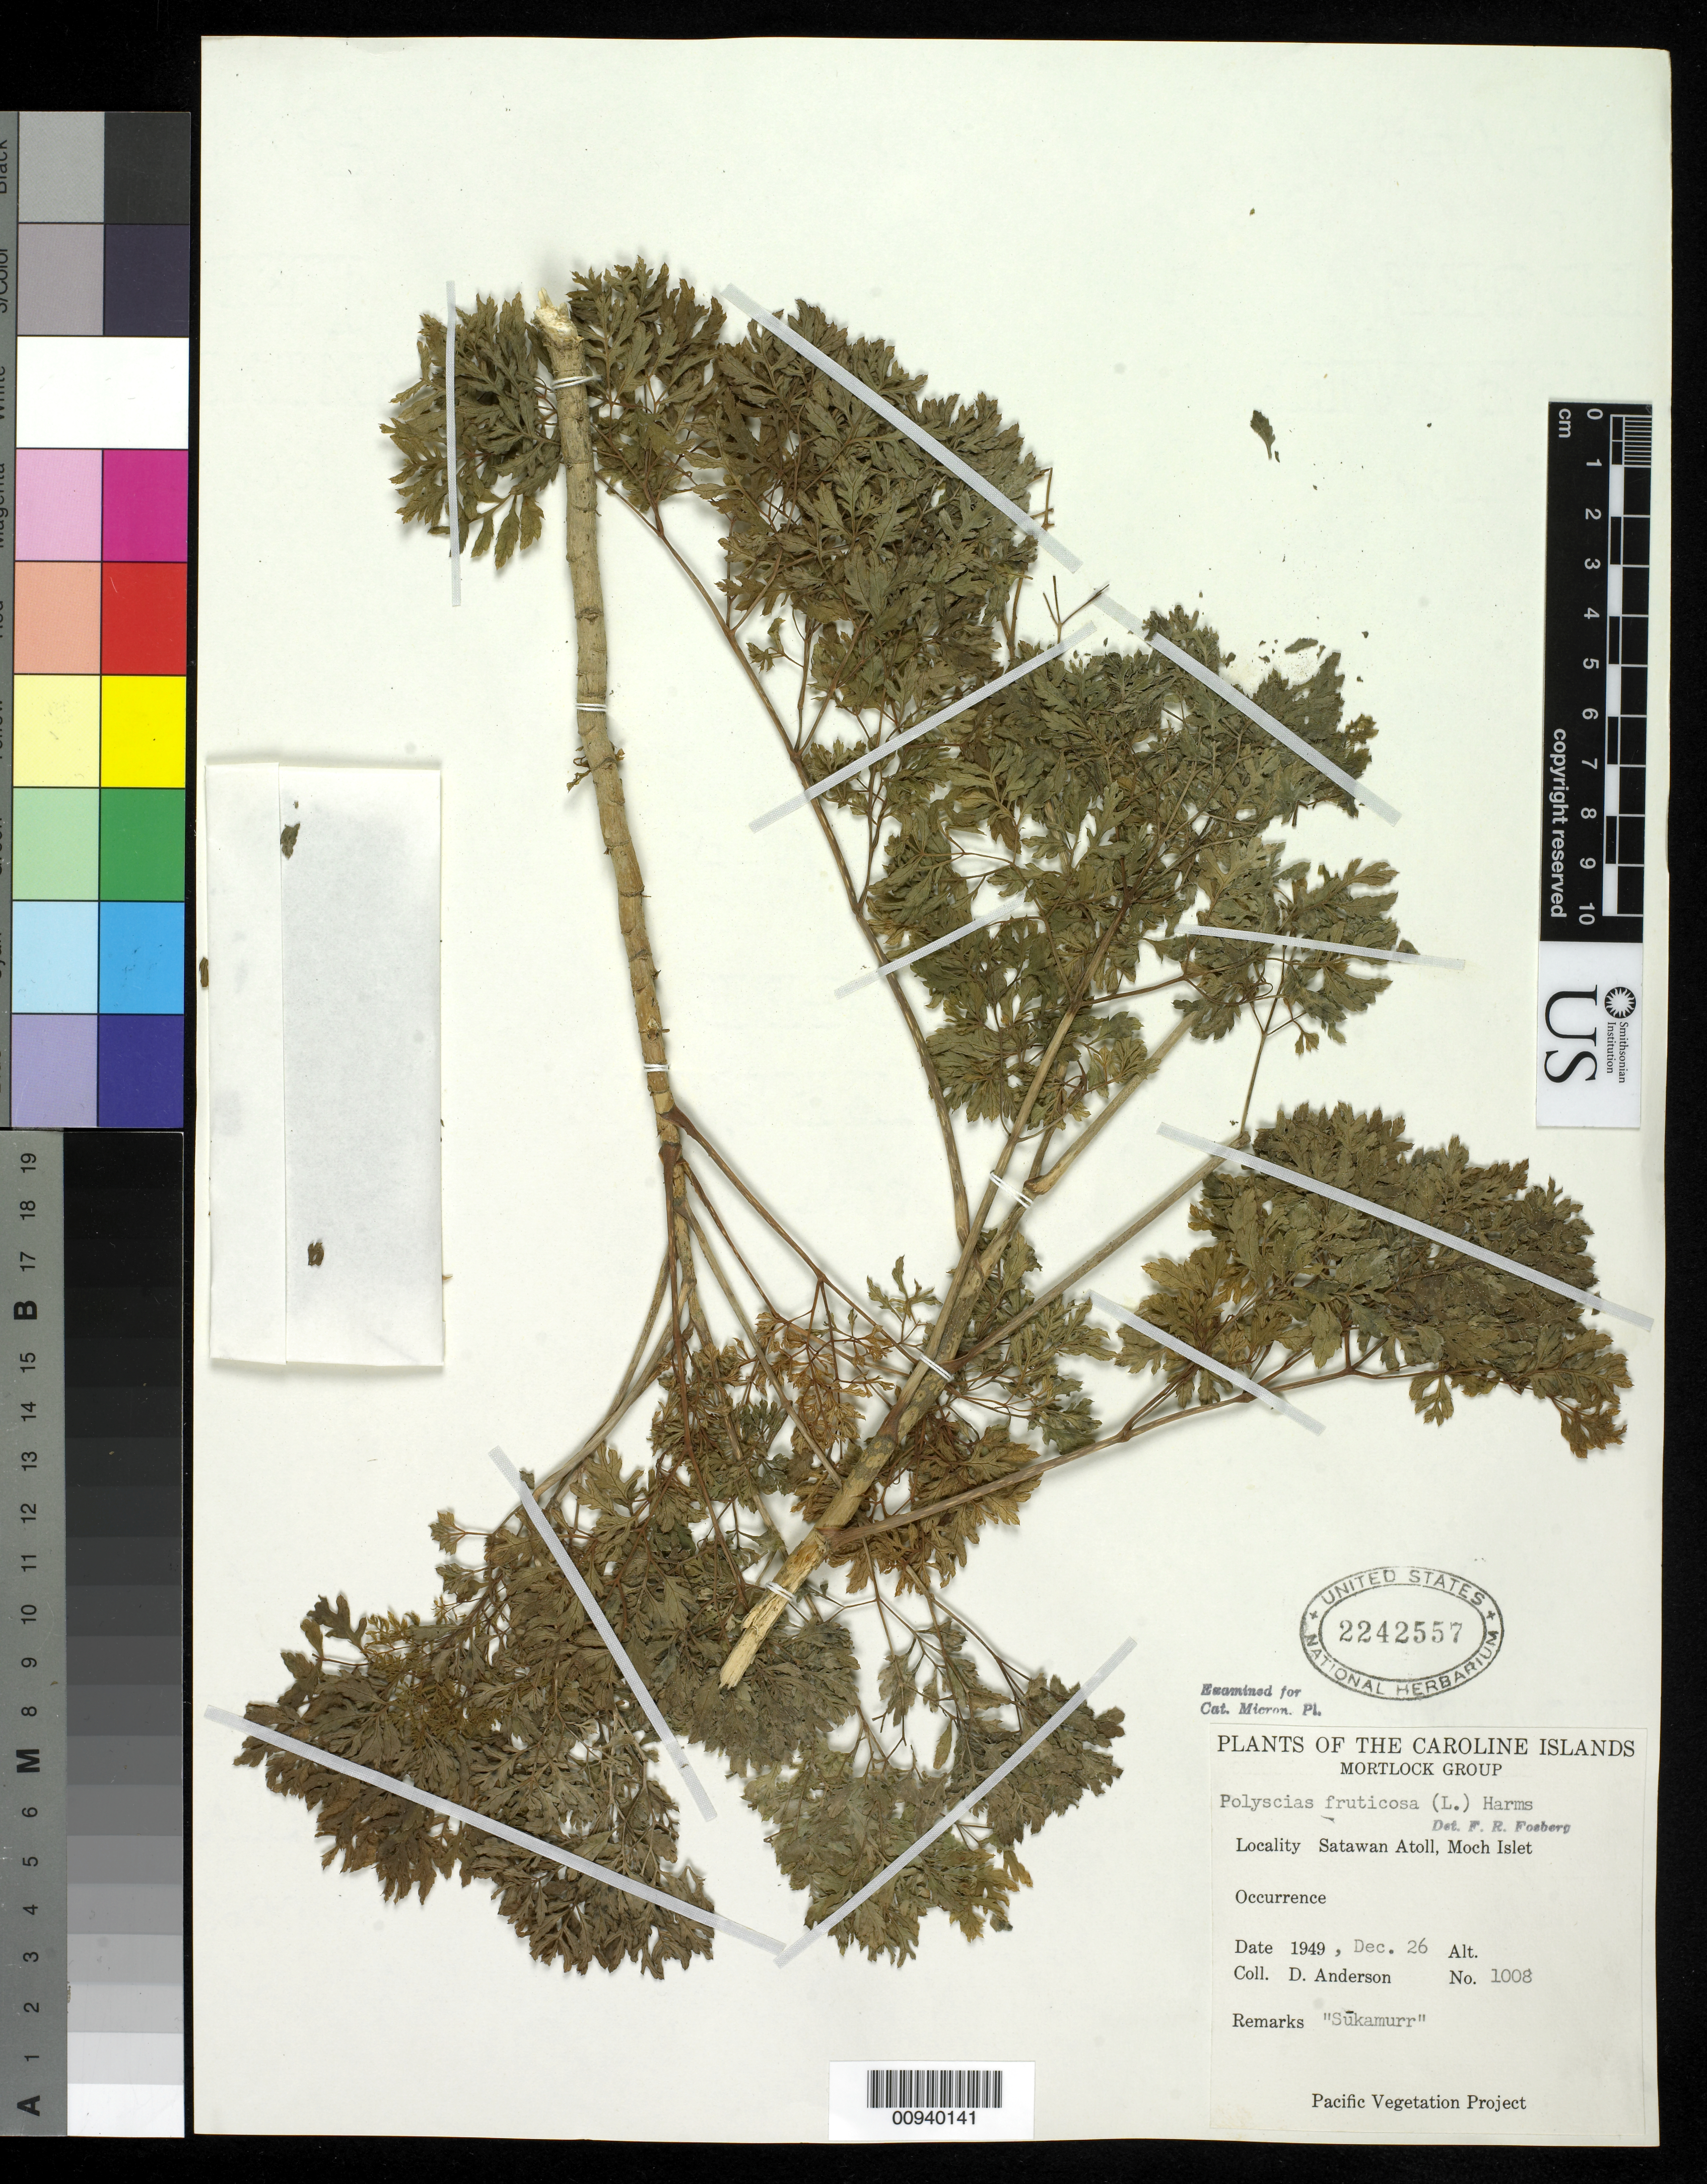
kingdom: Plantae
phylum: Tracheophyta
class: Magnoliopsida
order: Apiales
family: Araliaceae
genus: Polyscias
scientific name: Polyscias fruticosa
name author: (L.) Harms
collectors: D. Anderson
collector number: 1008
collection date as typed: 26 Dec 1949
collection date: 1949-12-26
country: Micronesia, Federated States of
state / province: Truk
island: Satawan Atoll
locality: Moch Islet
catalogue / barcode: US 2242557